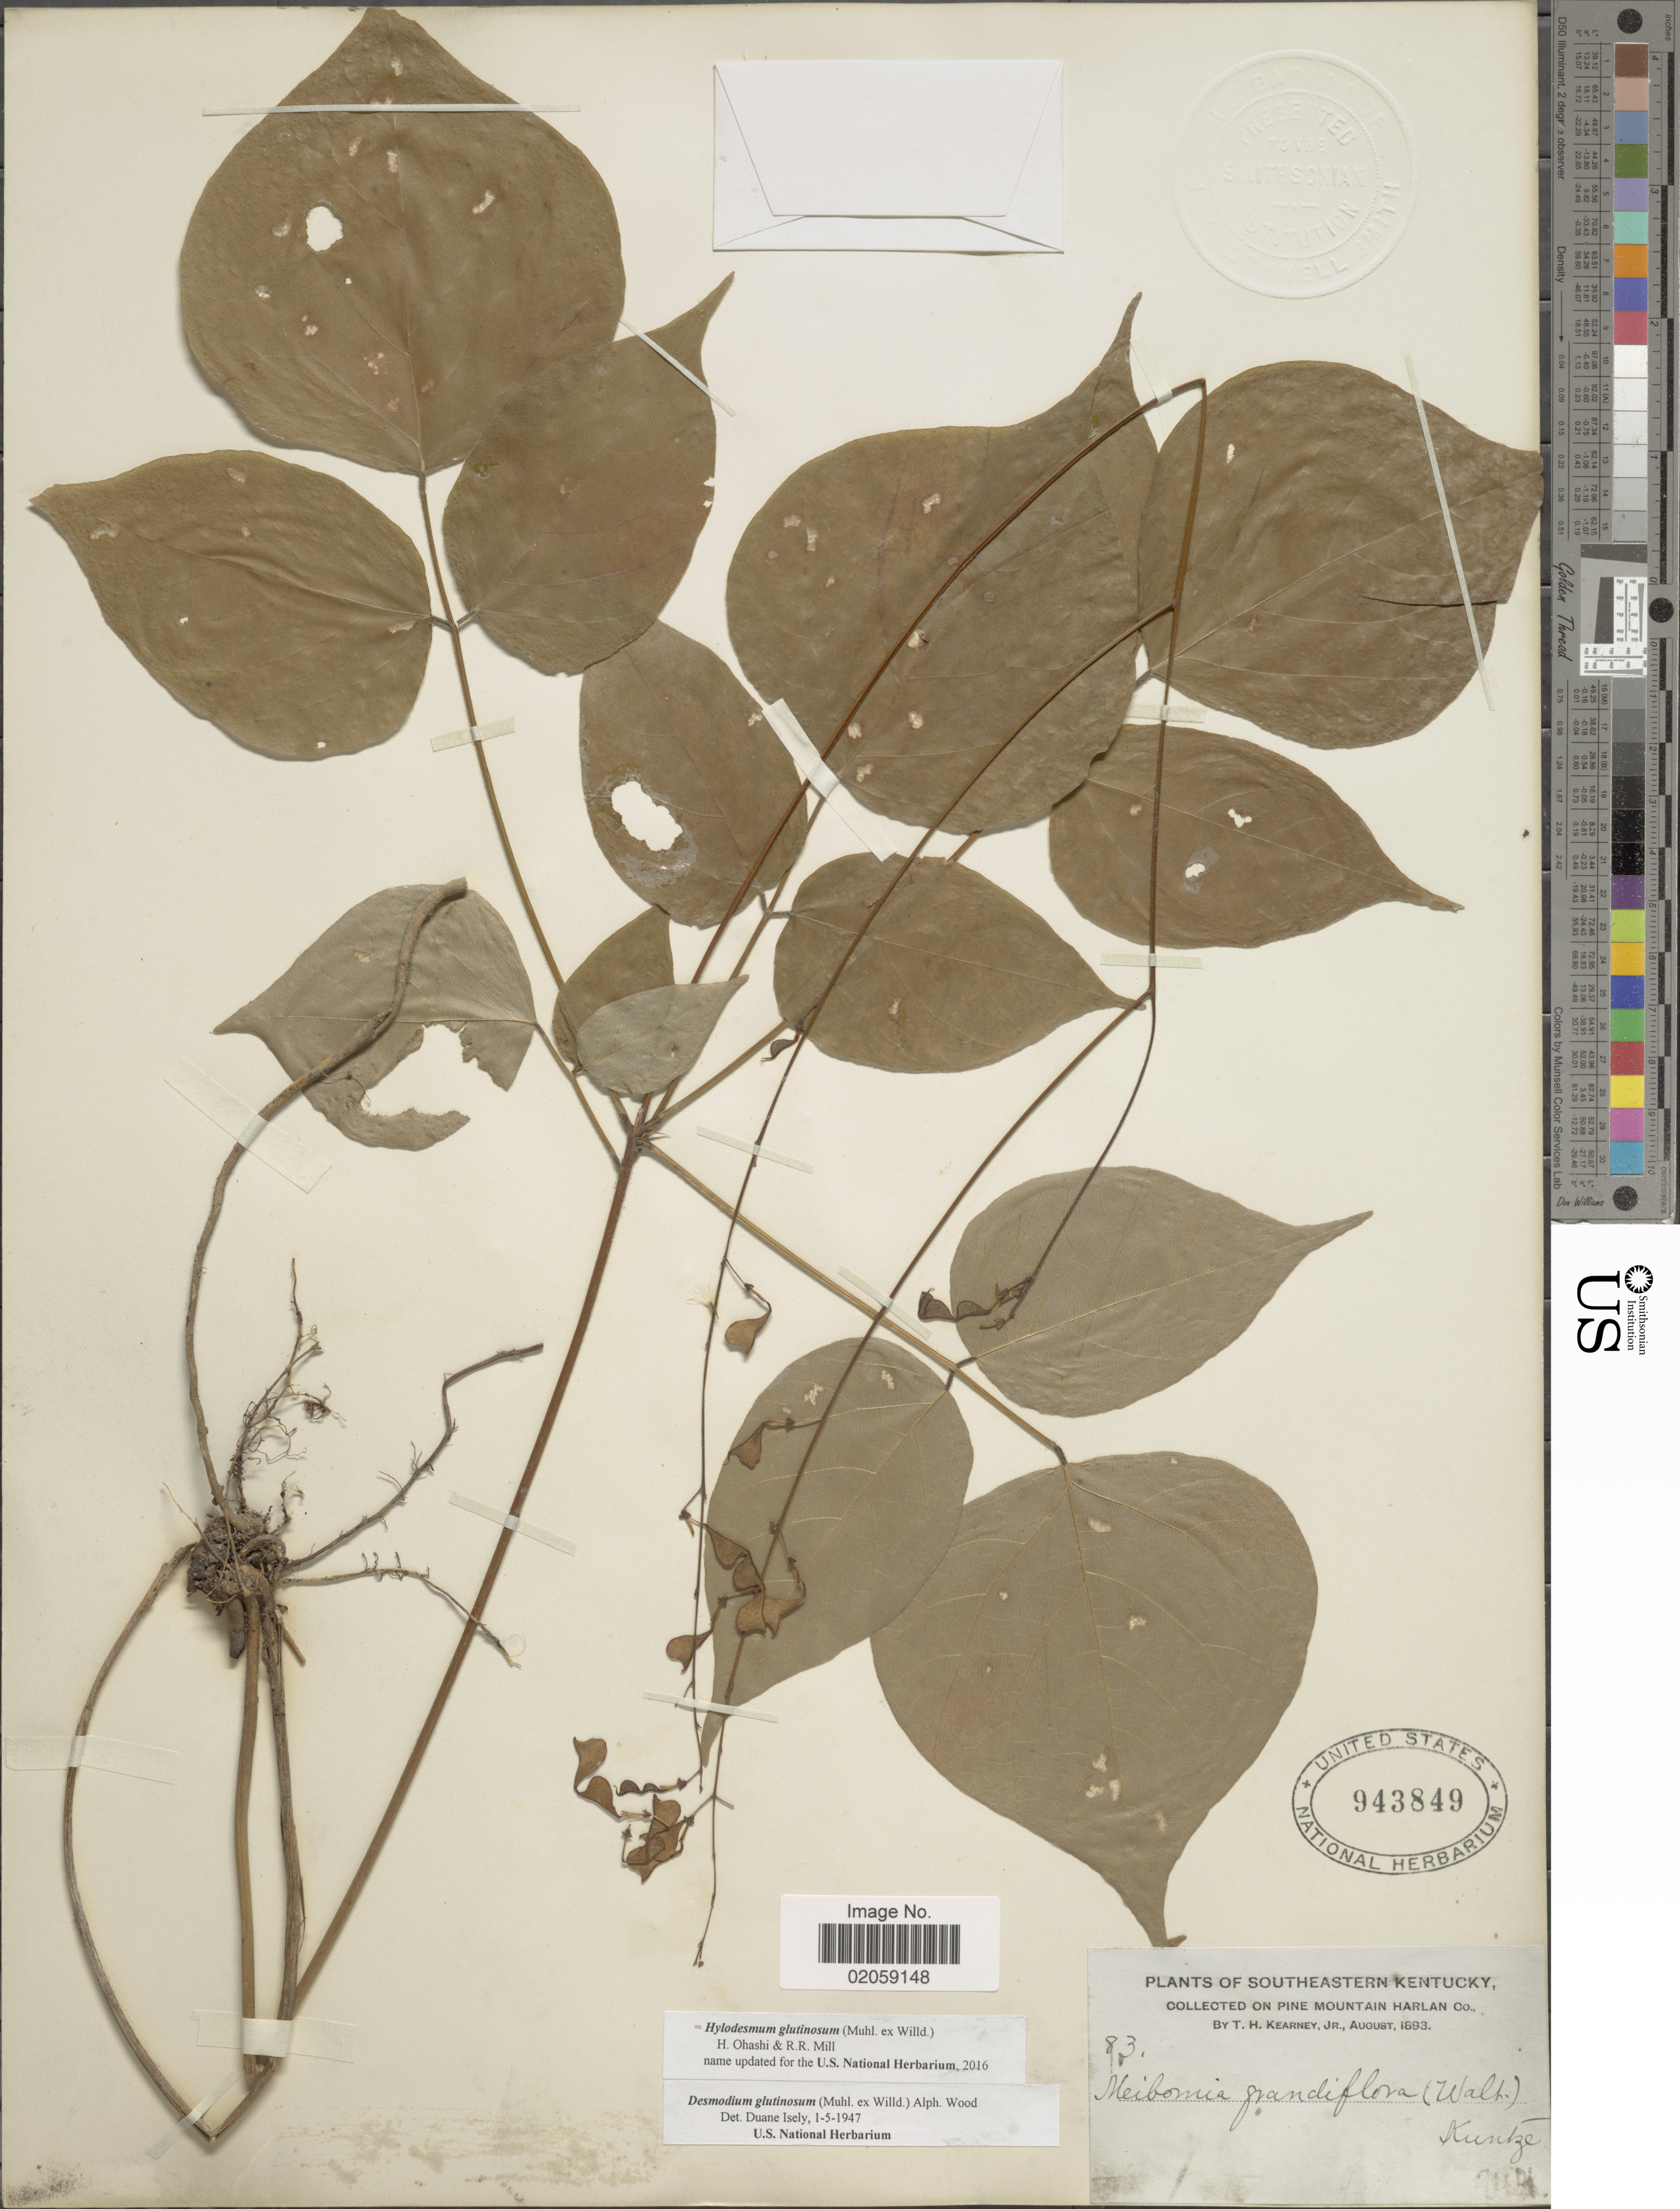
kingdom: Plantae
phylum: Tracheophyta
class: Magnoliopsida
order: Fabales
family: Fabaceae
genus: Hylodesmum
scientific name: Hylodesmum glutinosum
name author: (Muhl. ex Willd.) H. Ohashi & R.R. Mill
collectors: T. H. Kearney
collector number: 83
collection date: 1893-08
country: United States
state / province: Kentucky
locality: Southeastern Kentucky, on Pine Mountain Harlan Co.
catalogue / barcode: US 943849